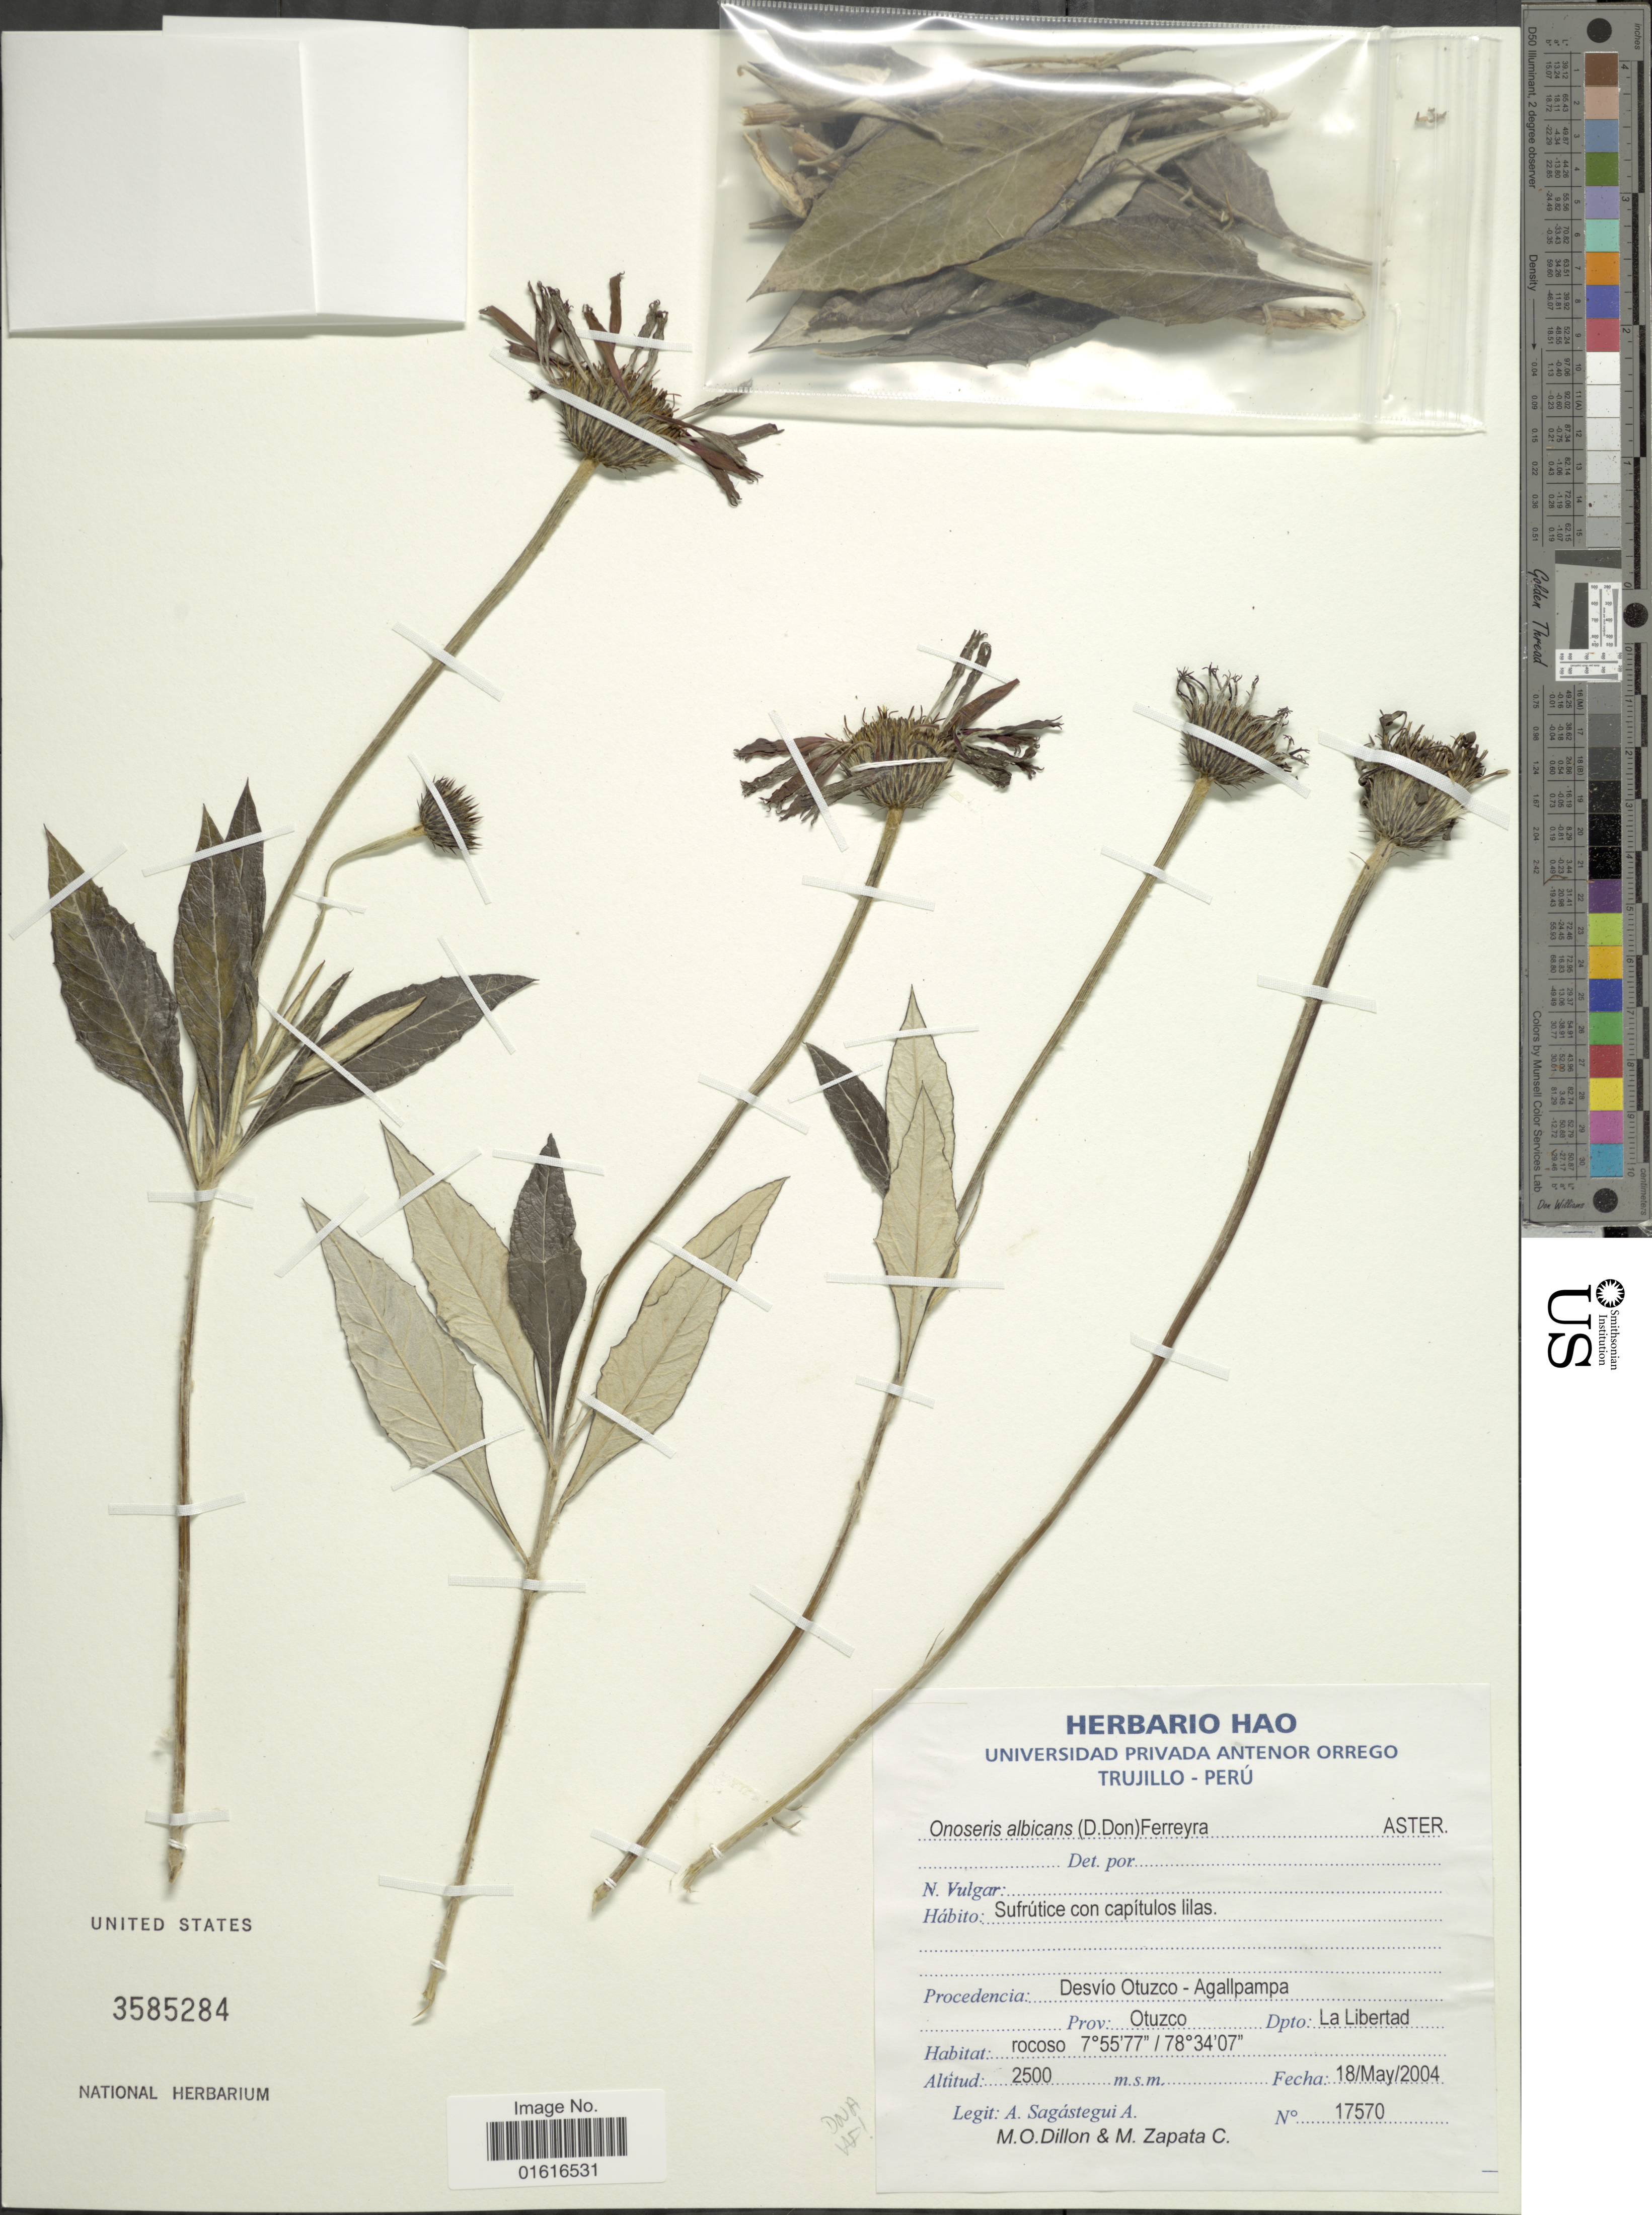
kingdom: Plantae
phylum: Tracheophyta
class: Magnoliopsida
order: Asterales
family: Asteraceae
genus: Onoseris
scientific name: Onoseris albicans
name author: (D. Don) Ferreyra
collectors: M. O. Dillon & M. Zapata Cruz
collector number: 17570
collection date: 2004-05-18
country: Peru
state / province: La Libertad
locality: Procedencia: Desvio Otusco-Agallampa Prov. Otuzco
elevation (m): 2500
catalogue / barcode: US 3585284